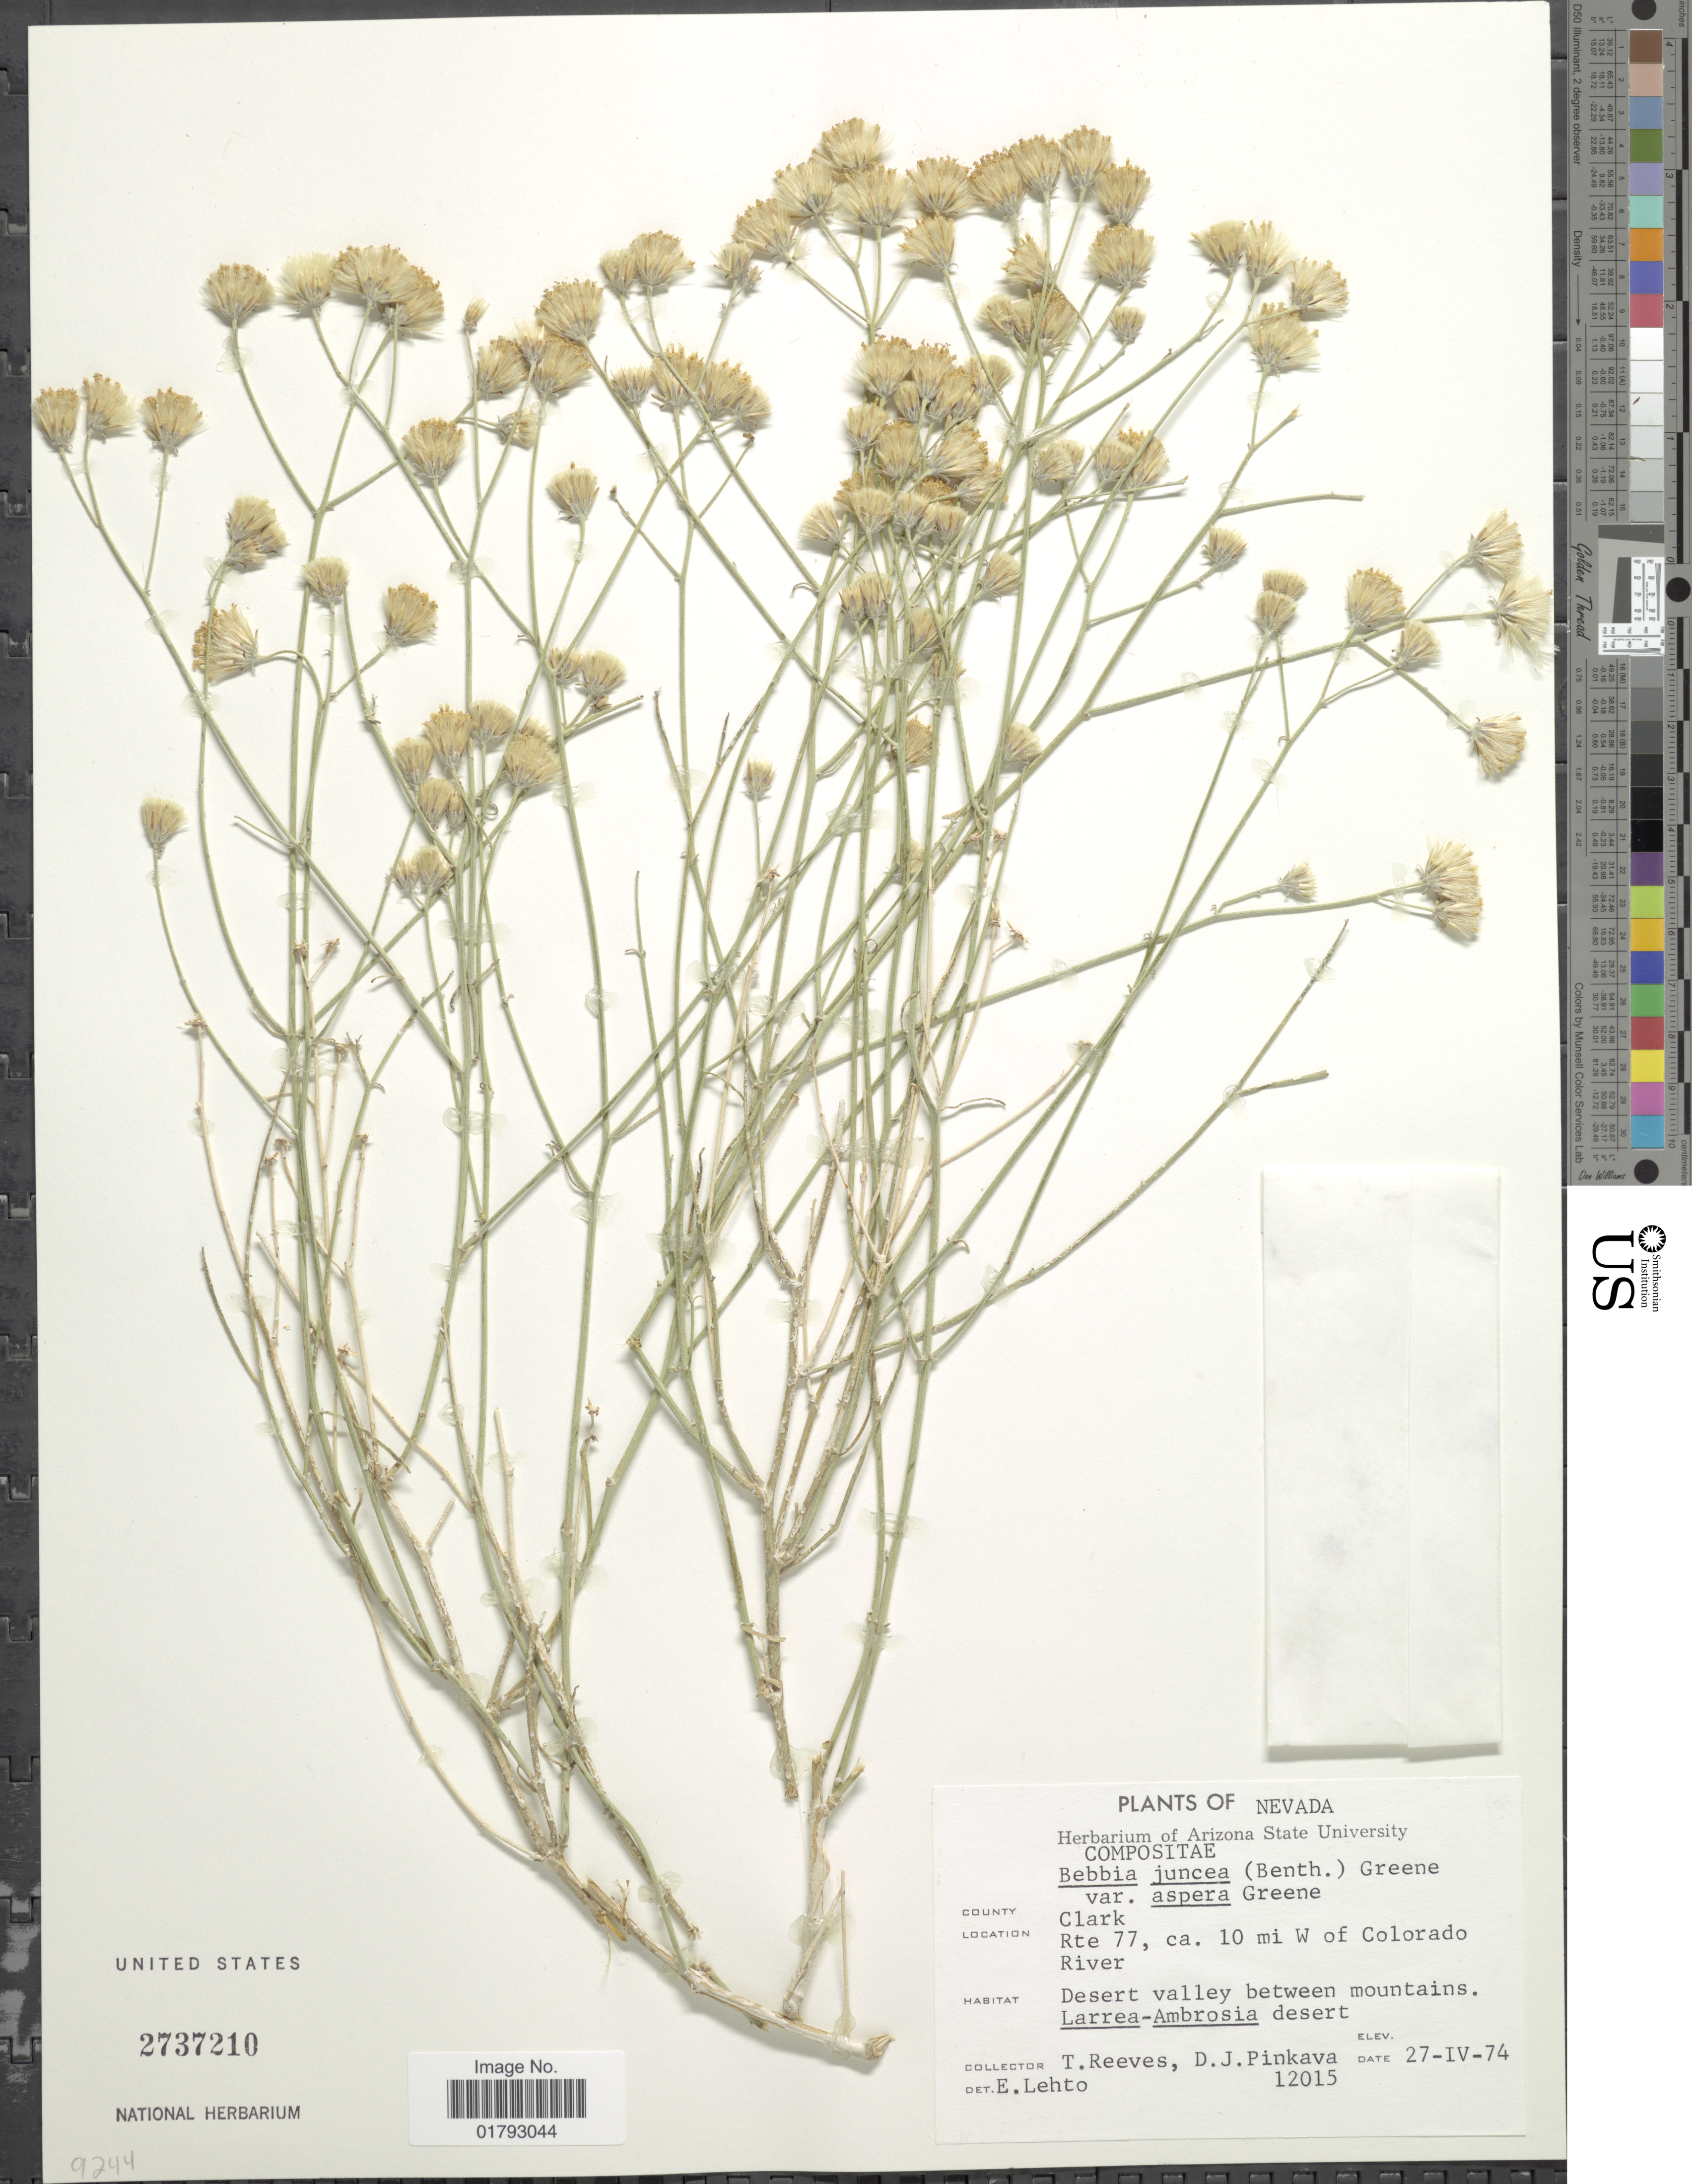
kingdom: Plantae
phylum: Tracheophyta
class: Magnoliopsida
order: Asterales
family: Asteraceae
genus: Bebbia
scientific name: Bebbia juncea var. aspera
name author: Greene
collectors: T. Reeves & D. J. Pinkava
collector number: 12015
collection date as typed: Transcribed d/m/y: 27/4/74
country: United States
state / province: Nevada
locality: Nevada, Rte 77, ca. 10 mi W of Colorado River, Desert Valley between Mountains.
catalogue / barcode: US 2737210